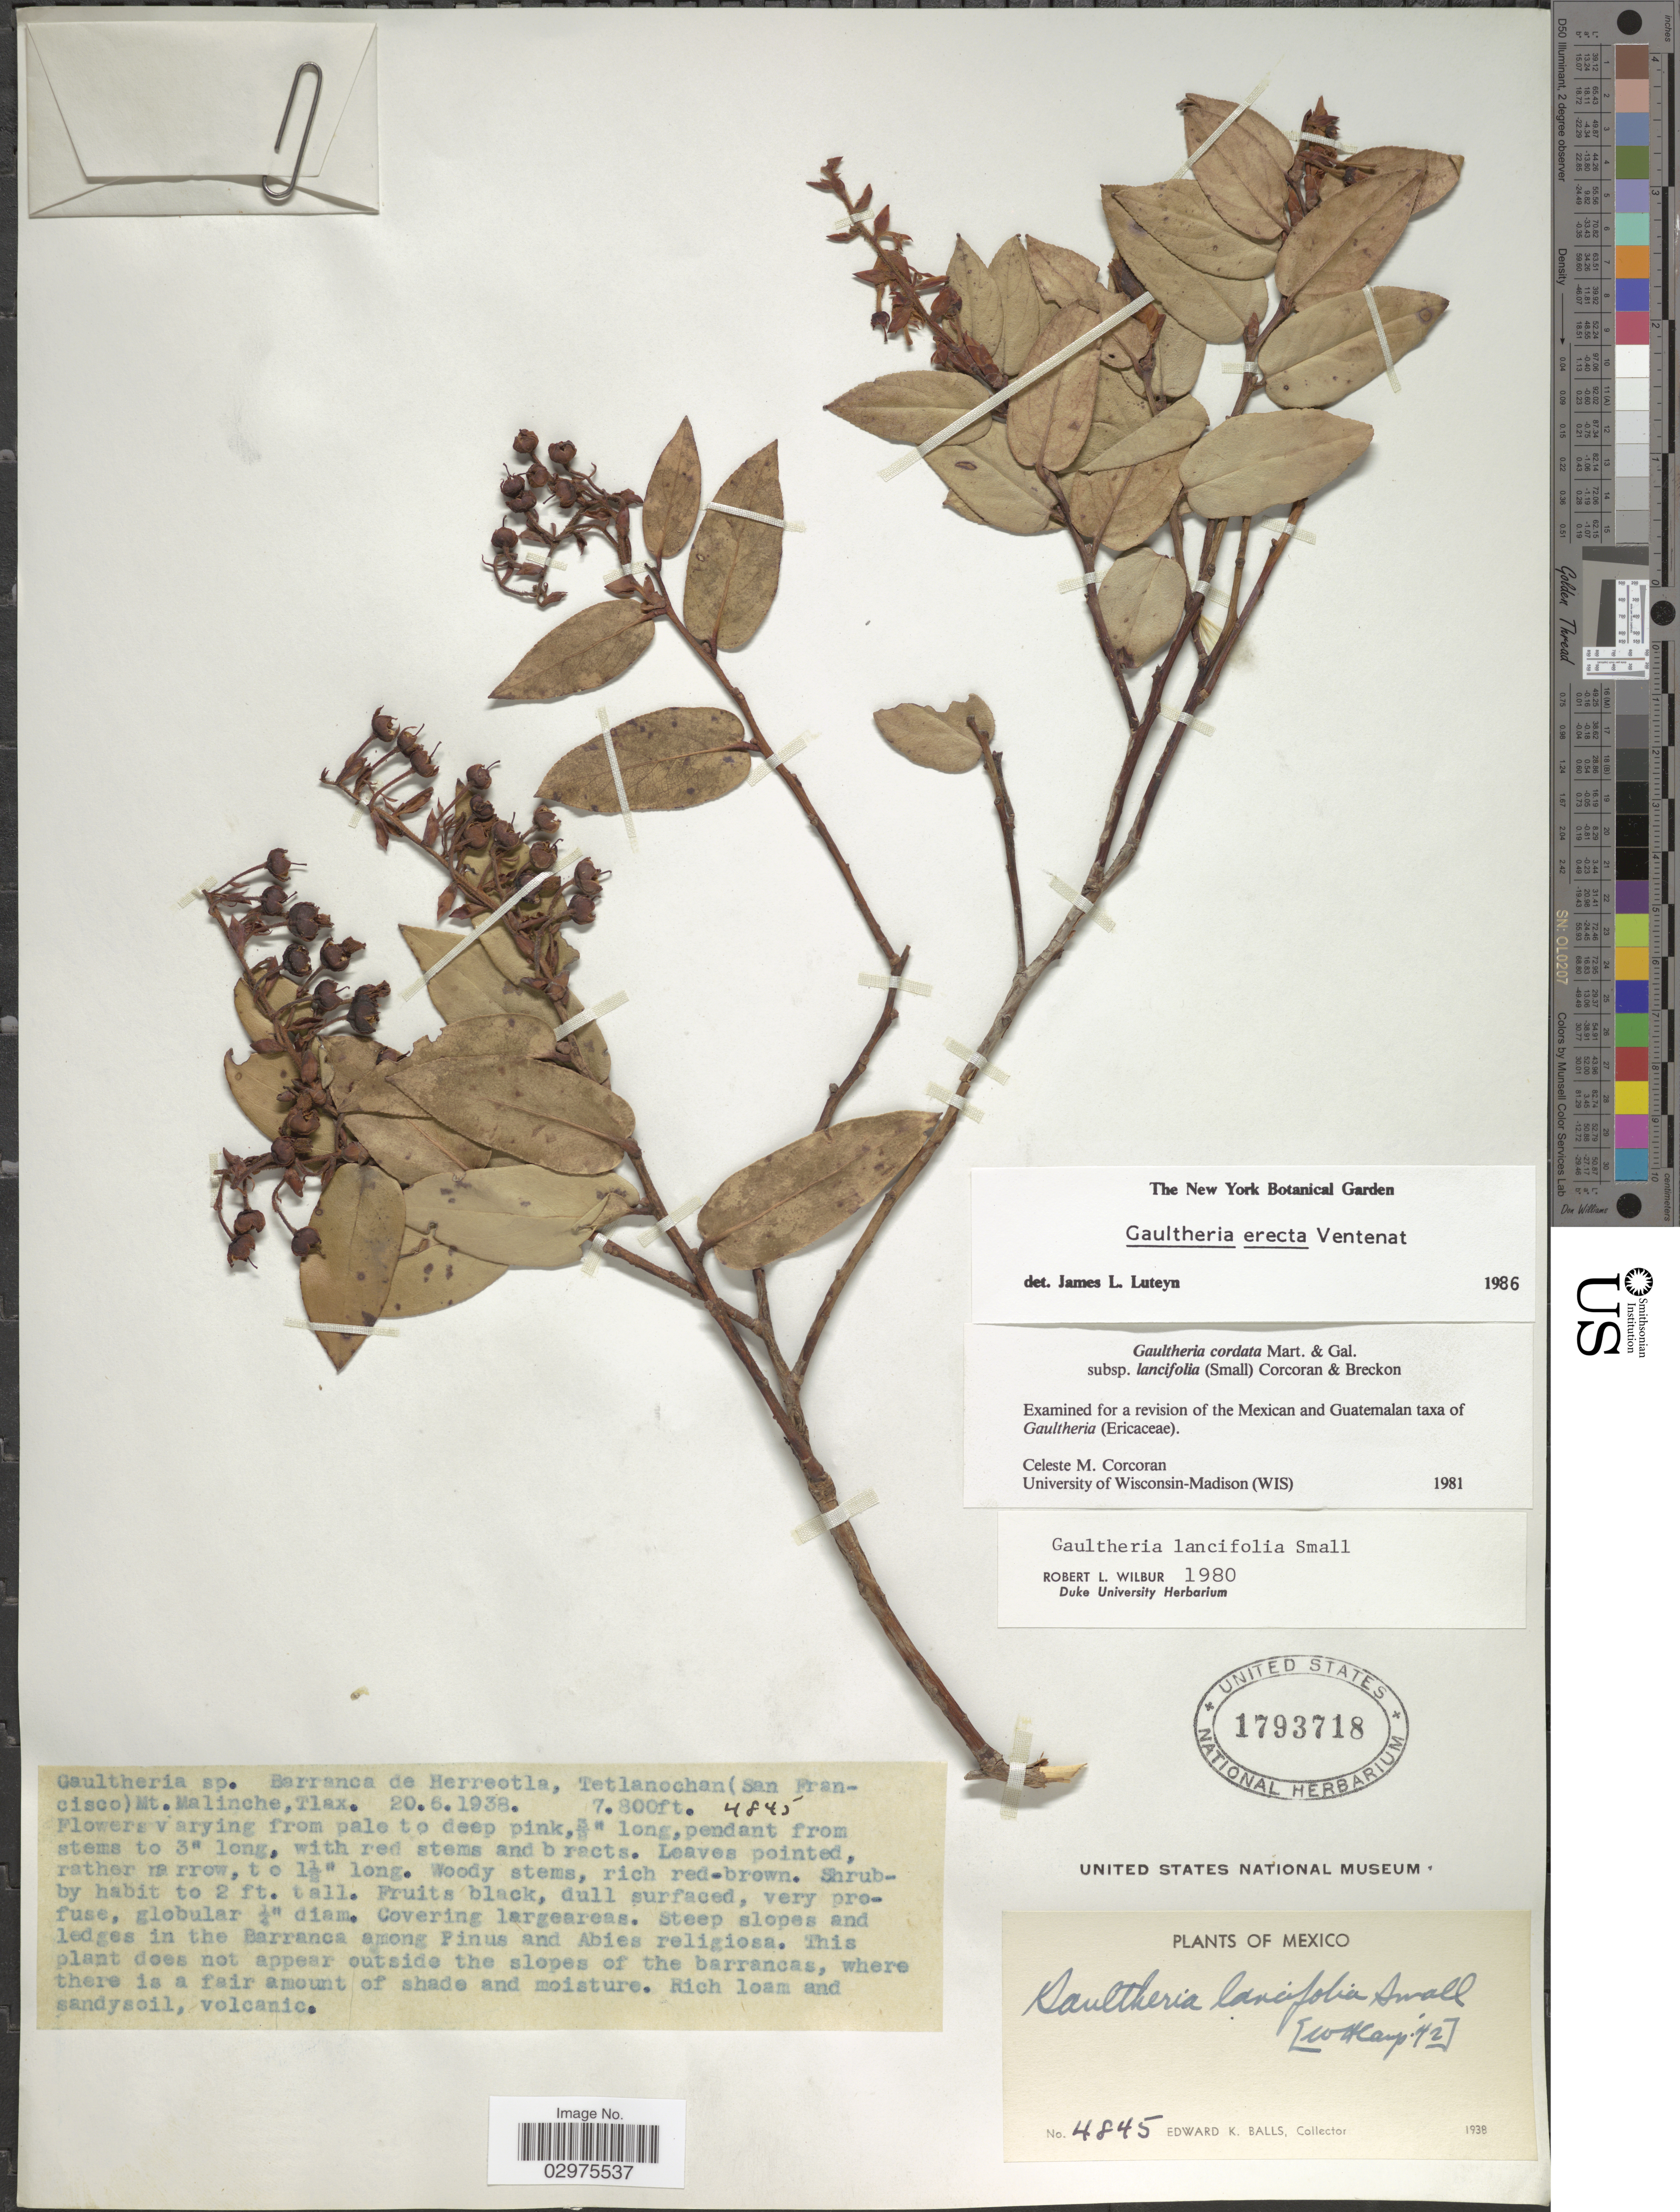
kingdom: Plantae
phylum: Tracheophyta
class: Magnoliopsida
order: Ericales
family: Ericaceae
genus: Gaultheria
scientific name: Gaultheria erecta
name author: Vent.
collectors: E. K. Balls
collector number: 4845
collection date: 1938-06-20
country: Mexico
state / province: Tlaxcala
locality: Barranca de Herreotla, Tetlanochan (San Francisco) Mt. Malinche, Tlax.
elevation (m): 2377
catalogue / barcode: US 1793718